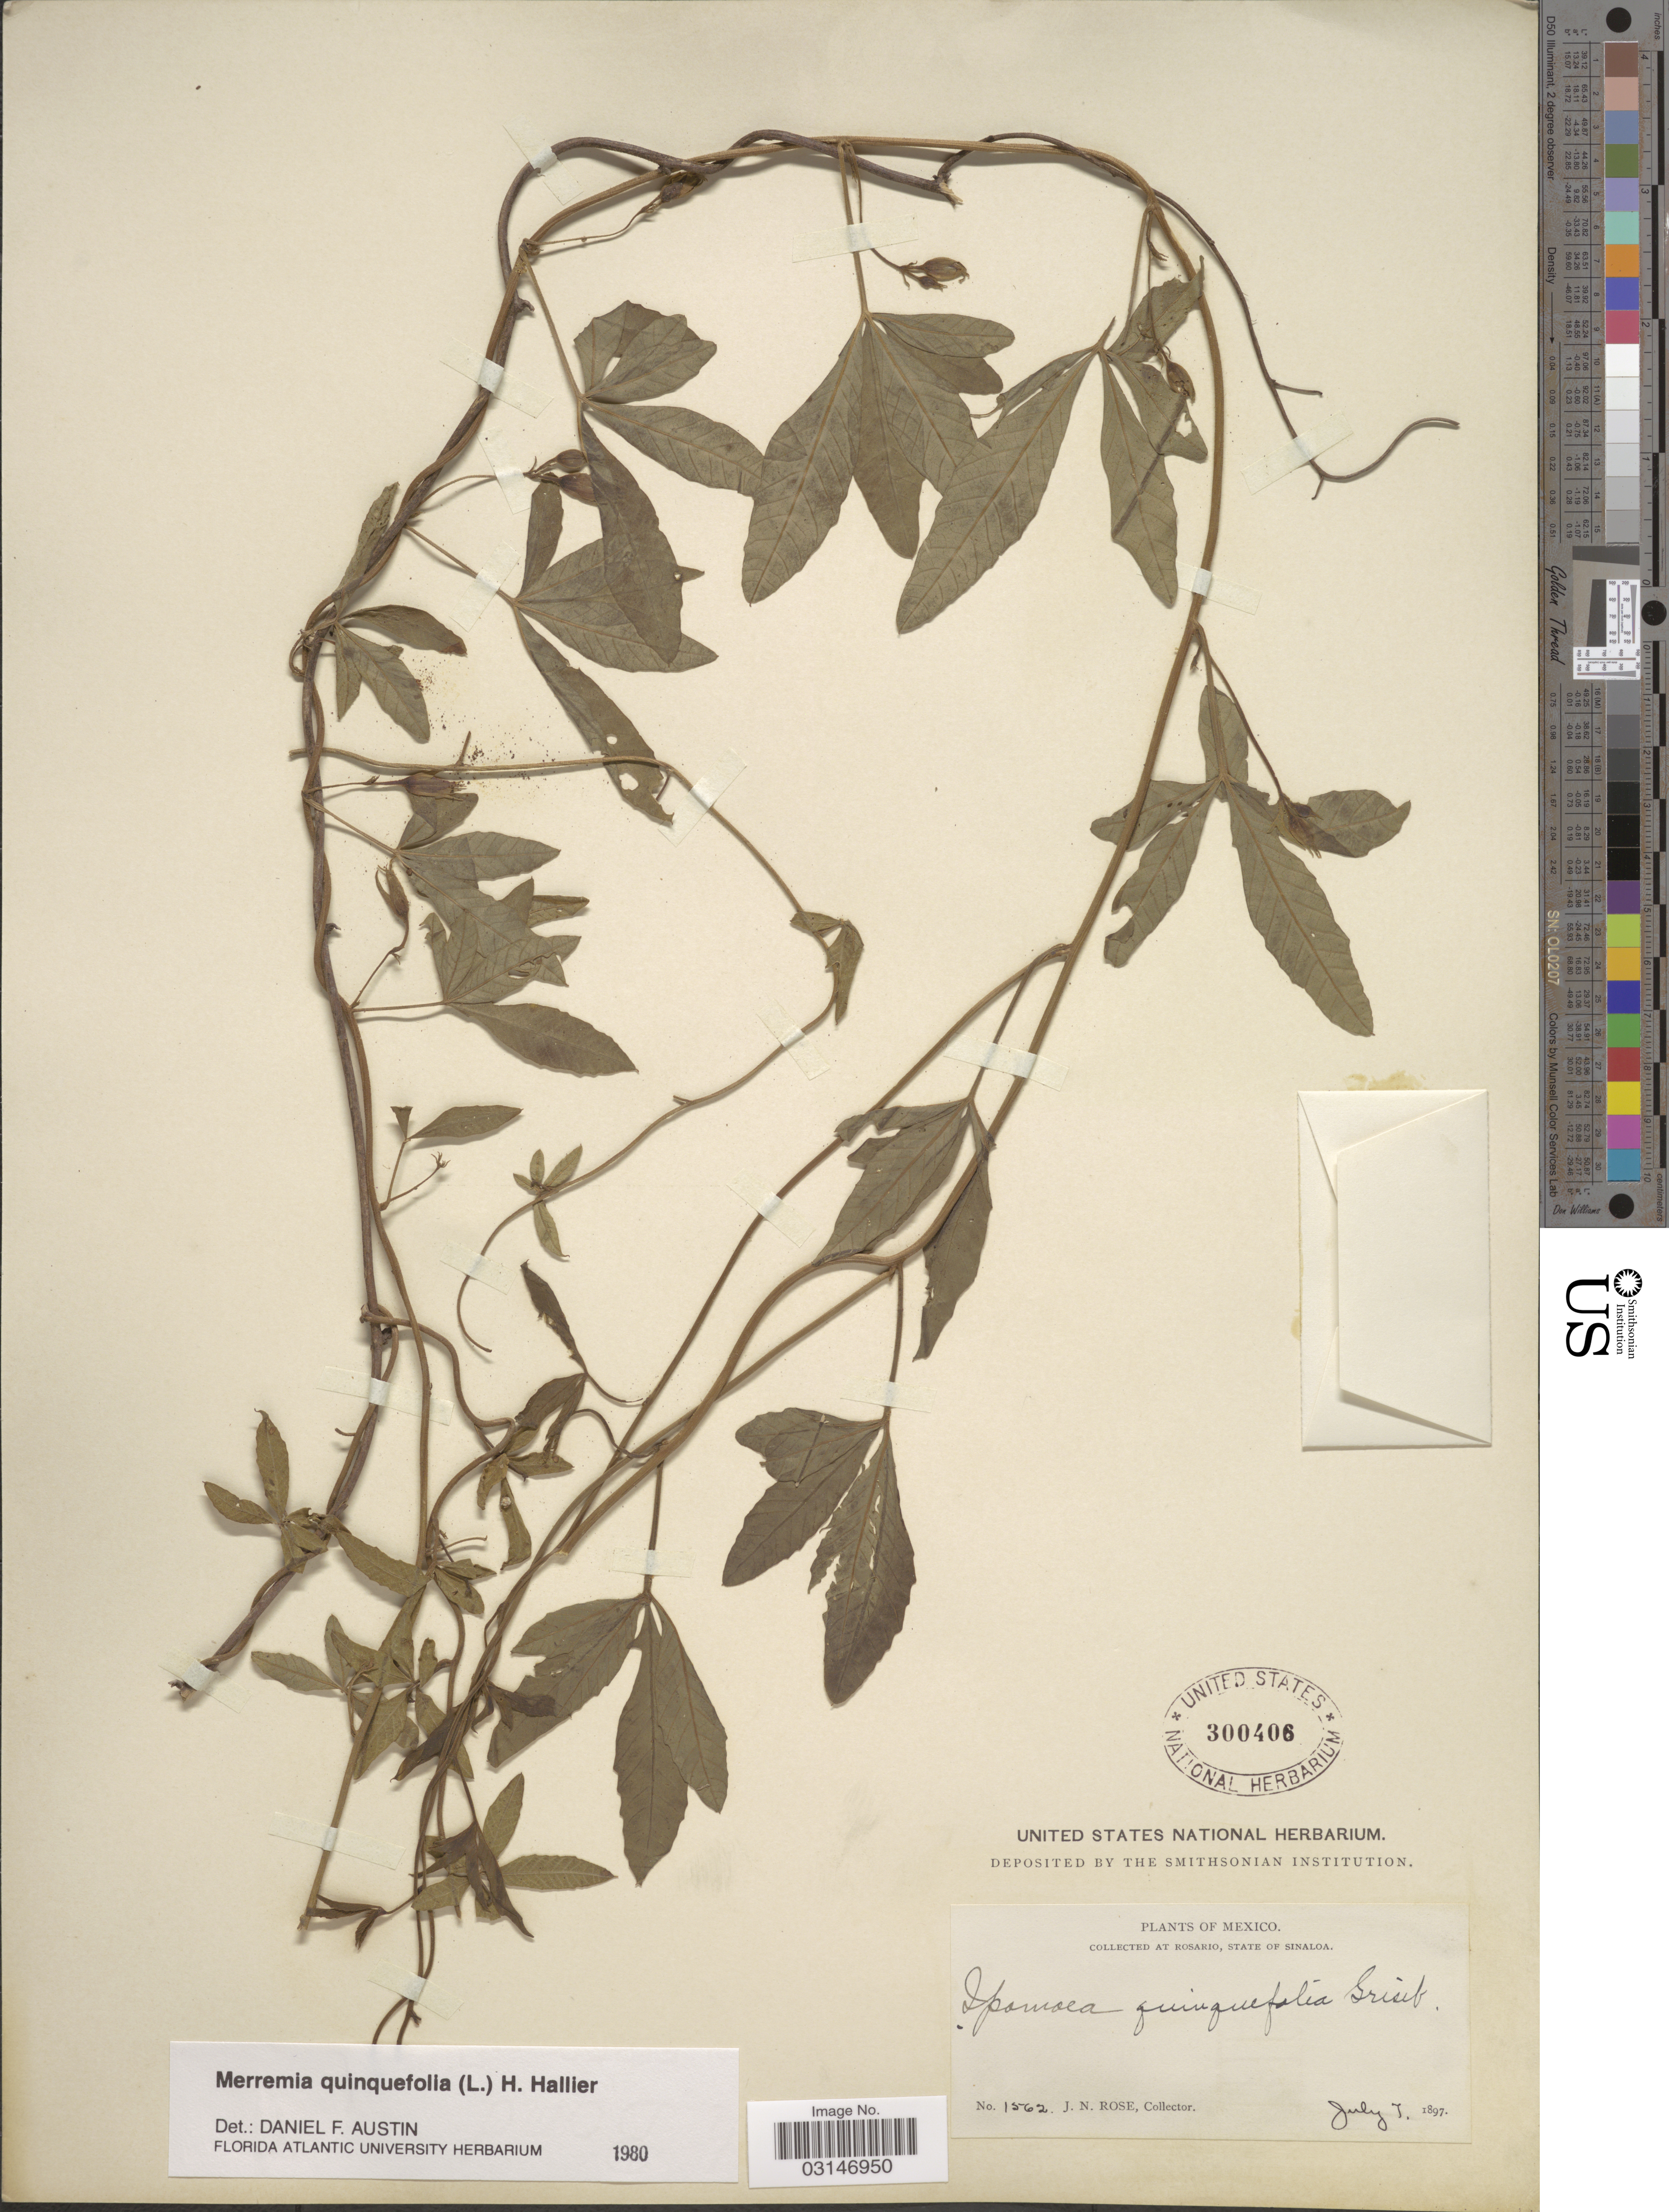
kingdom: Plantae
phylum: Tracheophyta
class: Magnoliopsida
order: Solanales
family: Convolvulaceae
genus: Merremia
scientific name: Merremia quinquefolia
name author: (L.) Hallier f.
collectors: J. N. Rose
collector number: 1562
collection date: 1897-07-07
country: Mexico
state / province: Sinaloa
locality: At Rosario, State of Sinaloa.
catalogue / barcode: US 300406